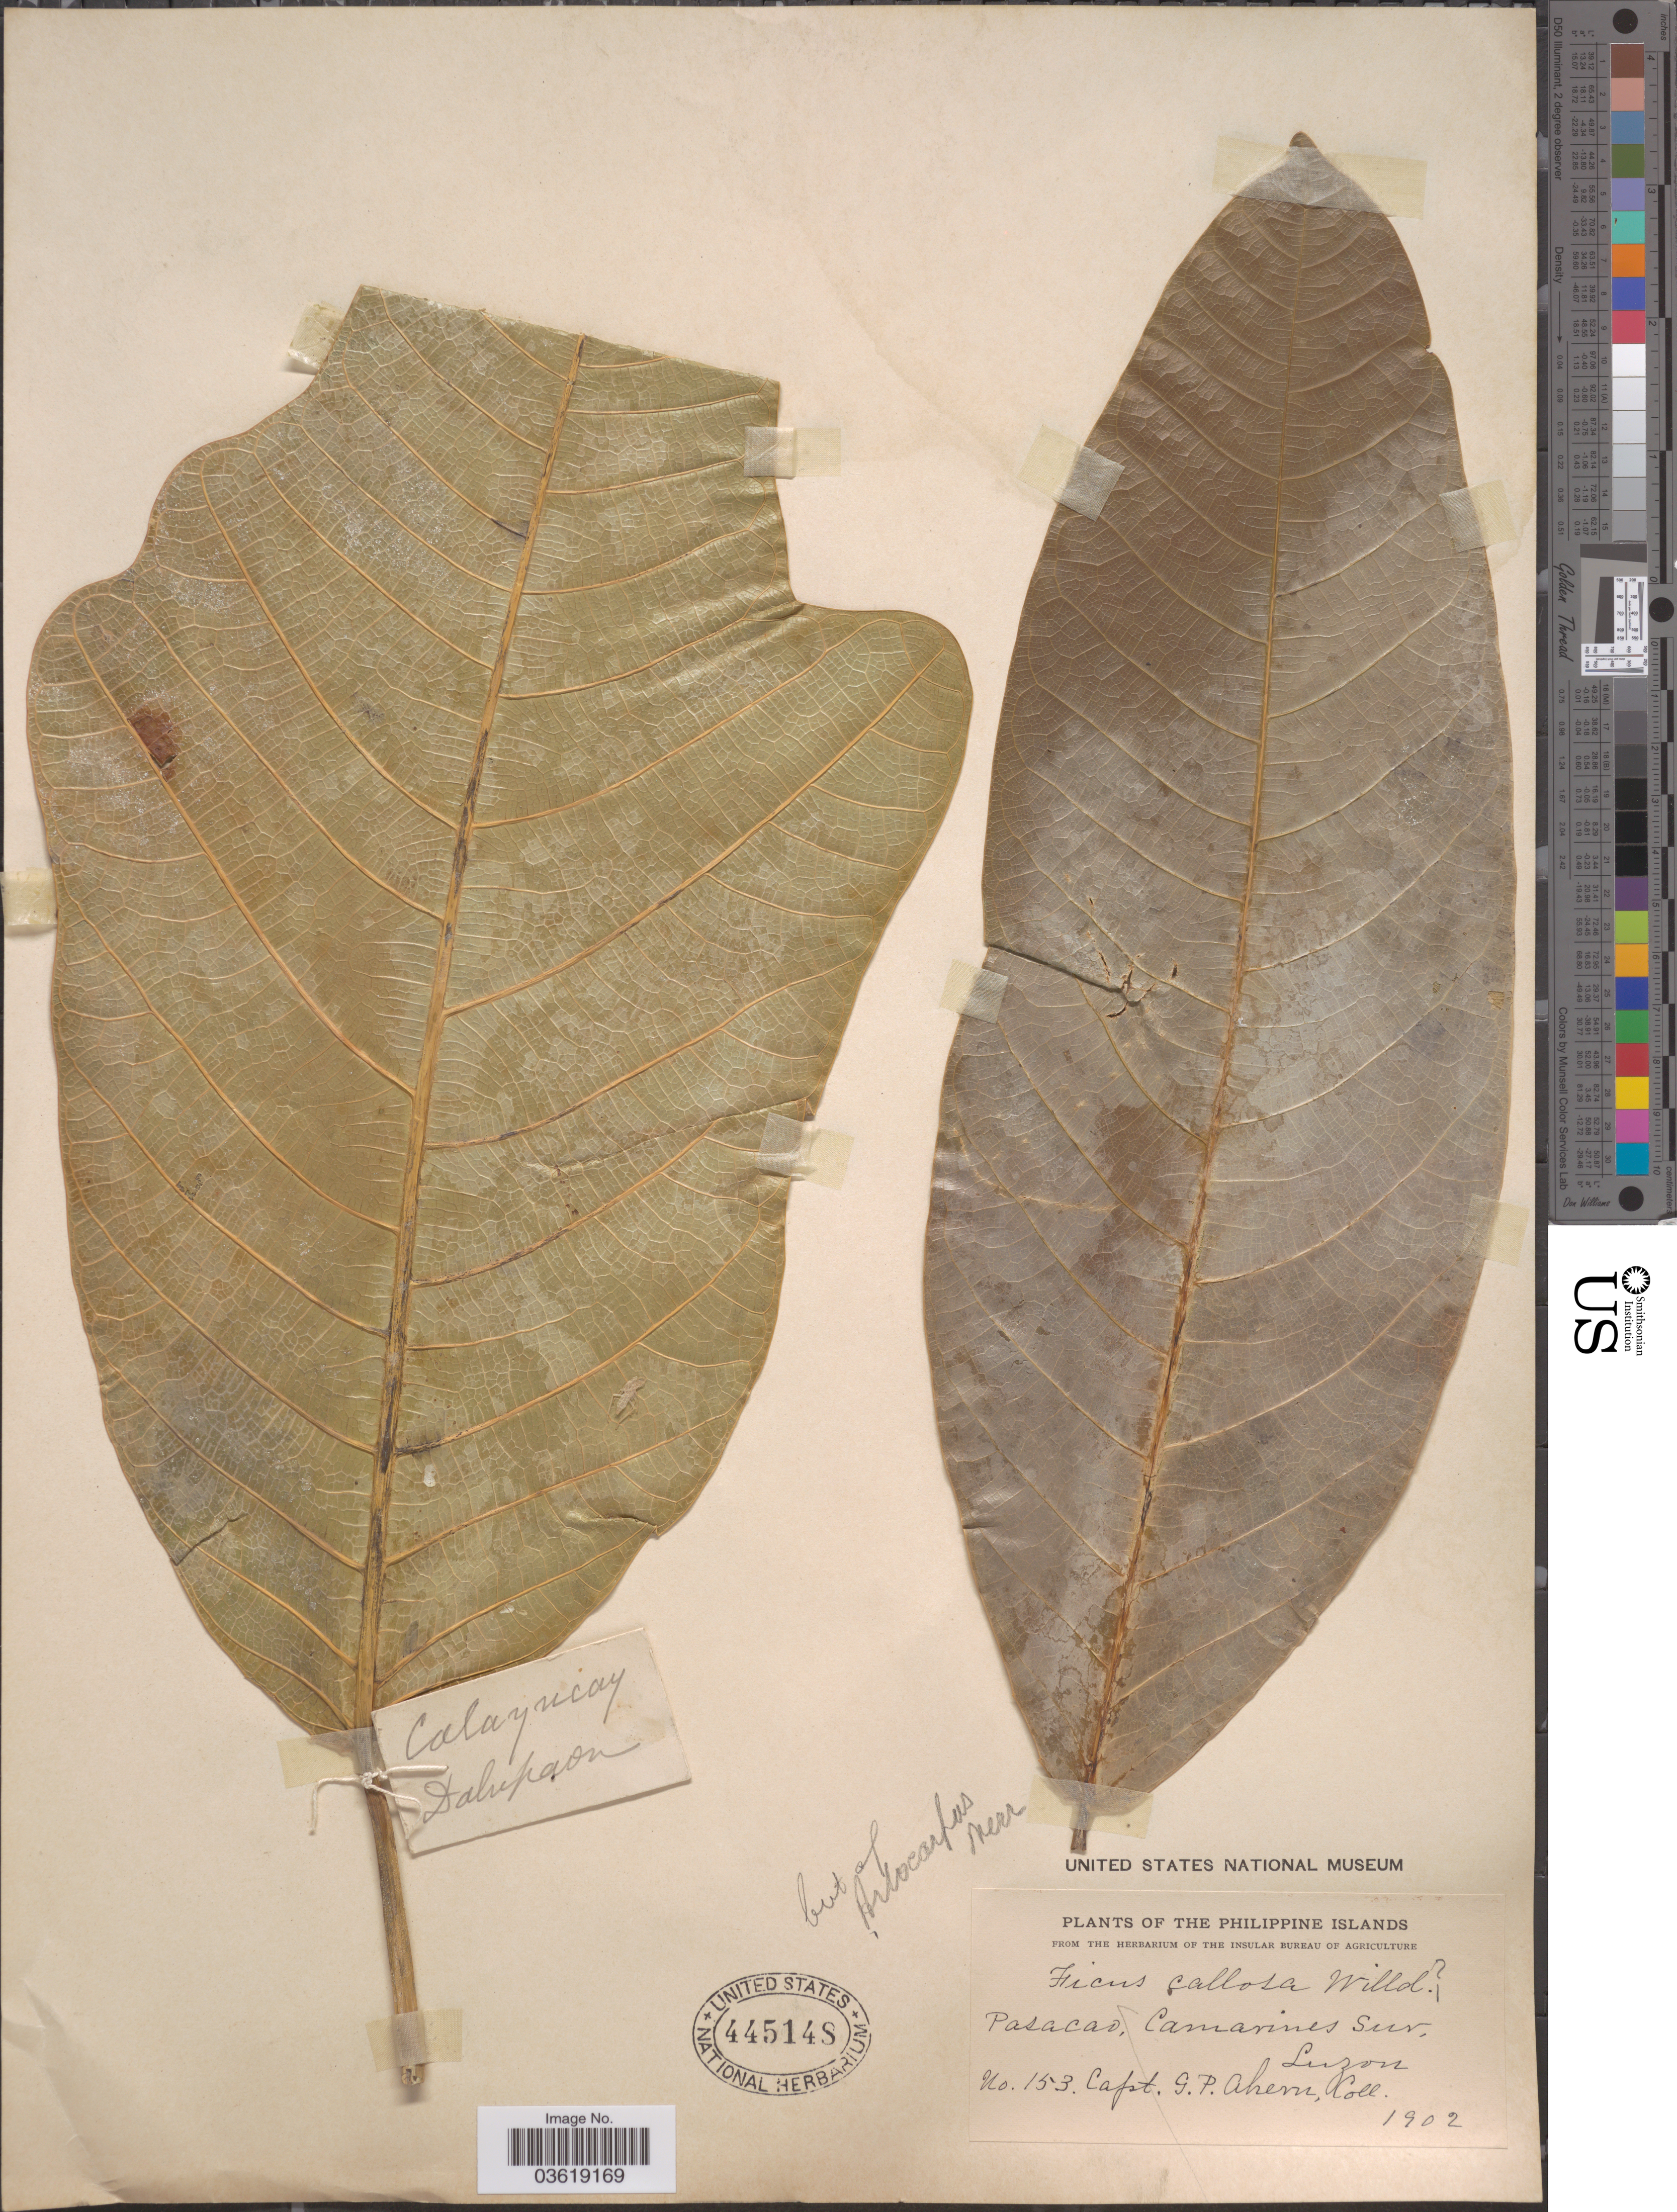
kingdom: Plantae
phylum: Tracheophyta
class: Magnoliopsida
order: Rosales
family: Moraceae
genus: Ficus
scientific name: Ficus callosa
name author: Willd.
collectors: G. Ahern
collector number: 153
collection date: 1902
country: Philippines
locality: The Philippine Islands. Pasacao, Camarines Sur, Luzon.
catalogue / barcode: US 445148